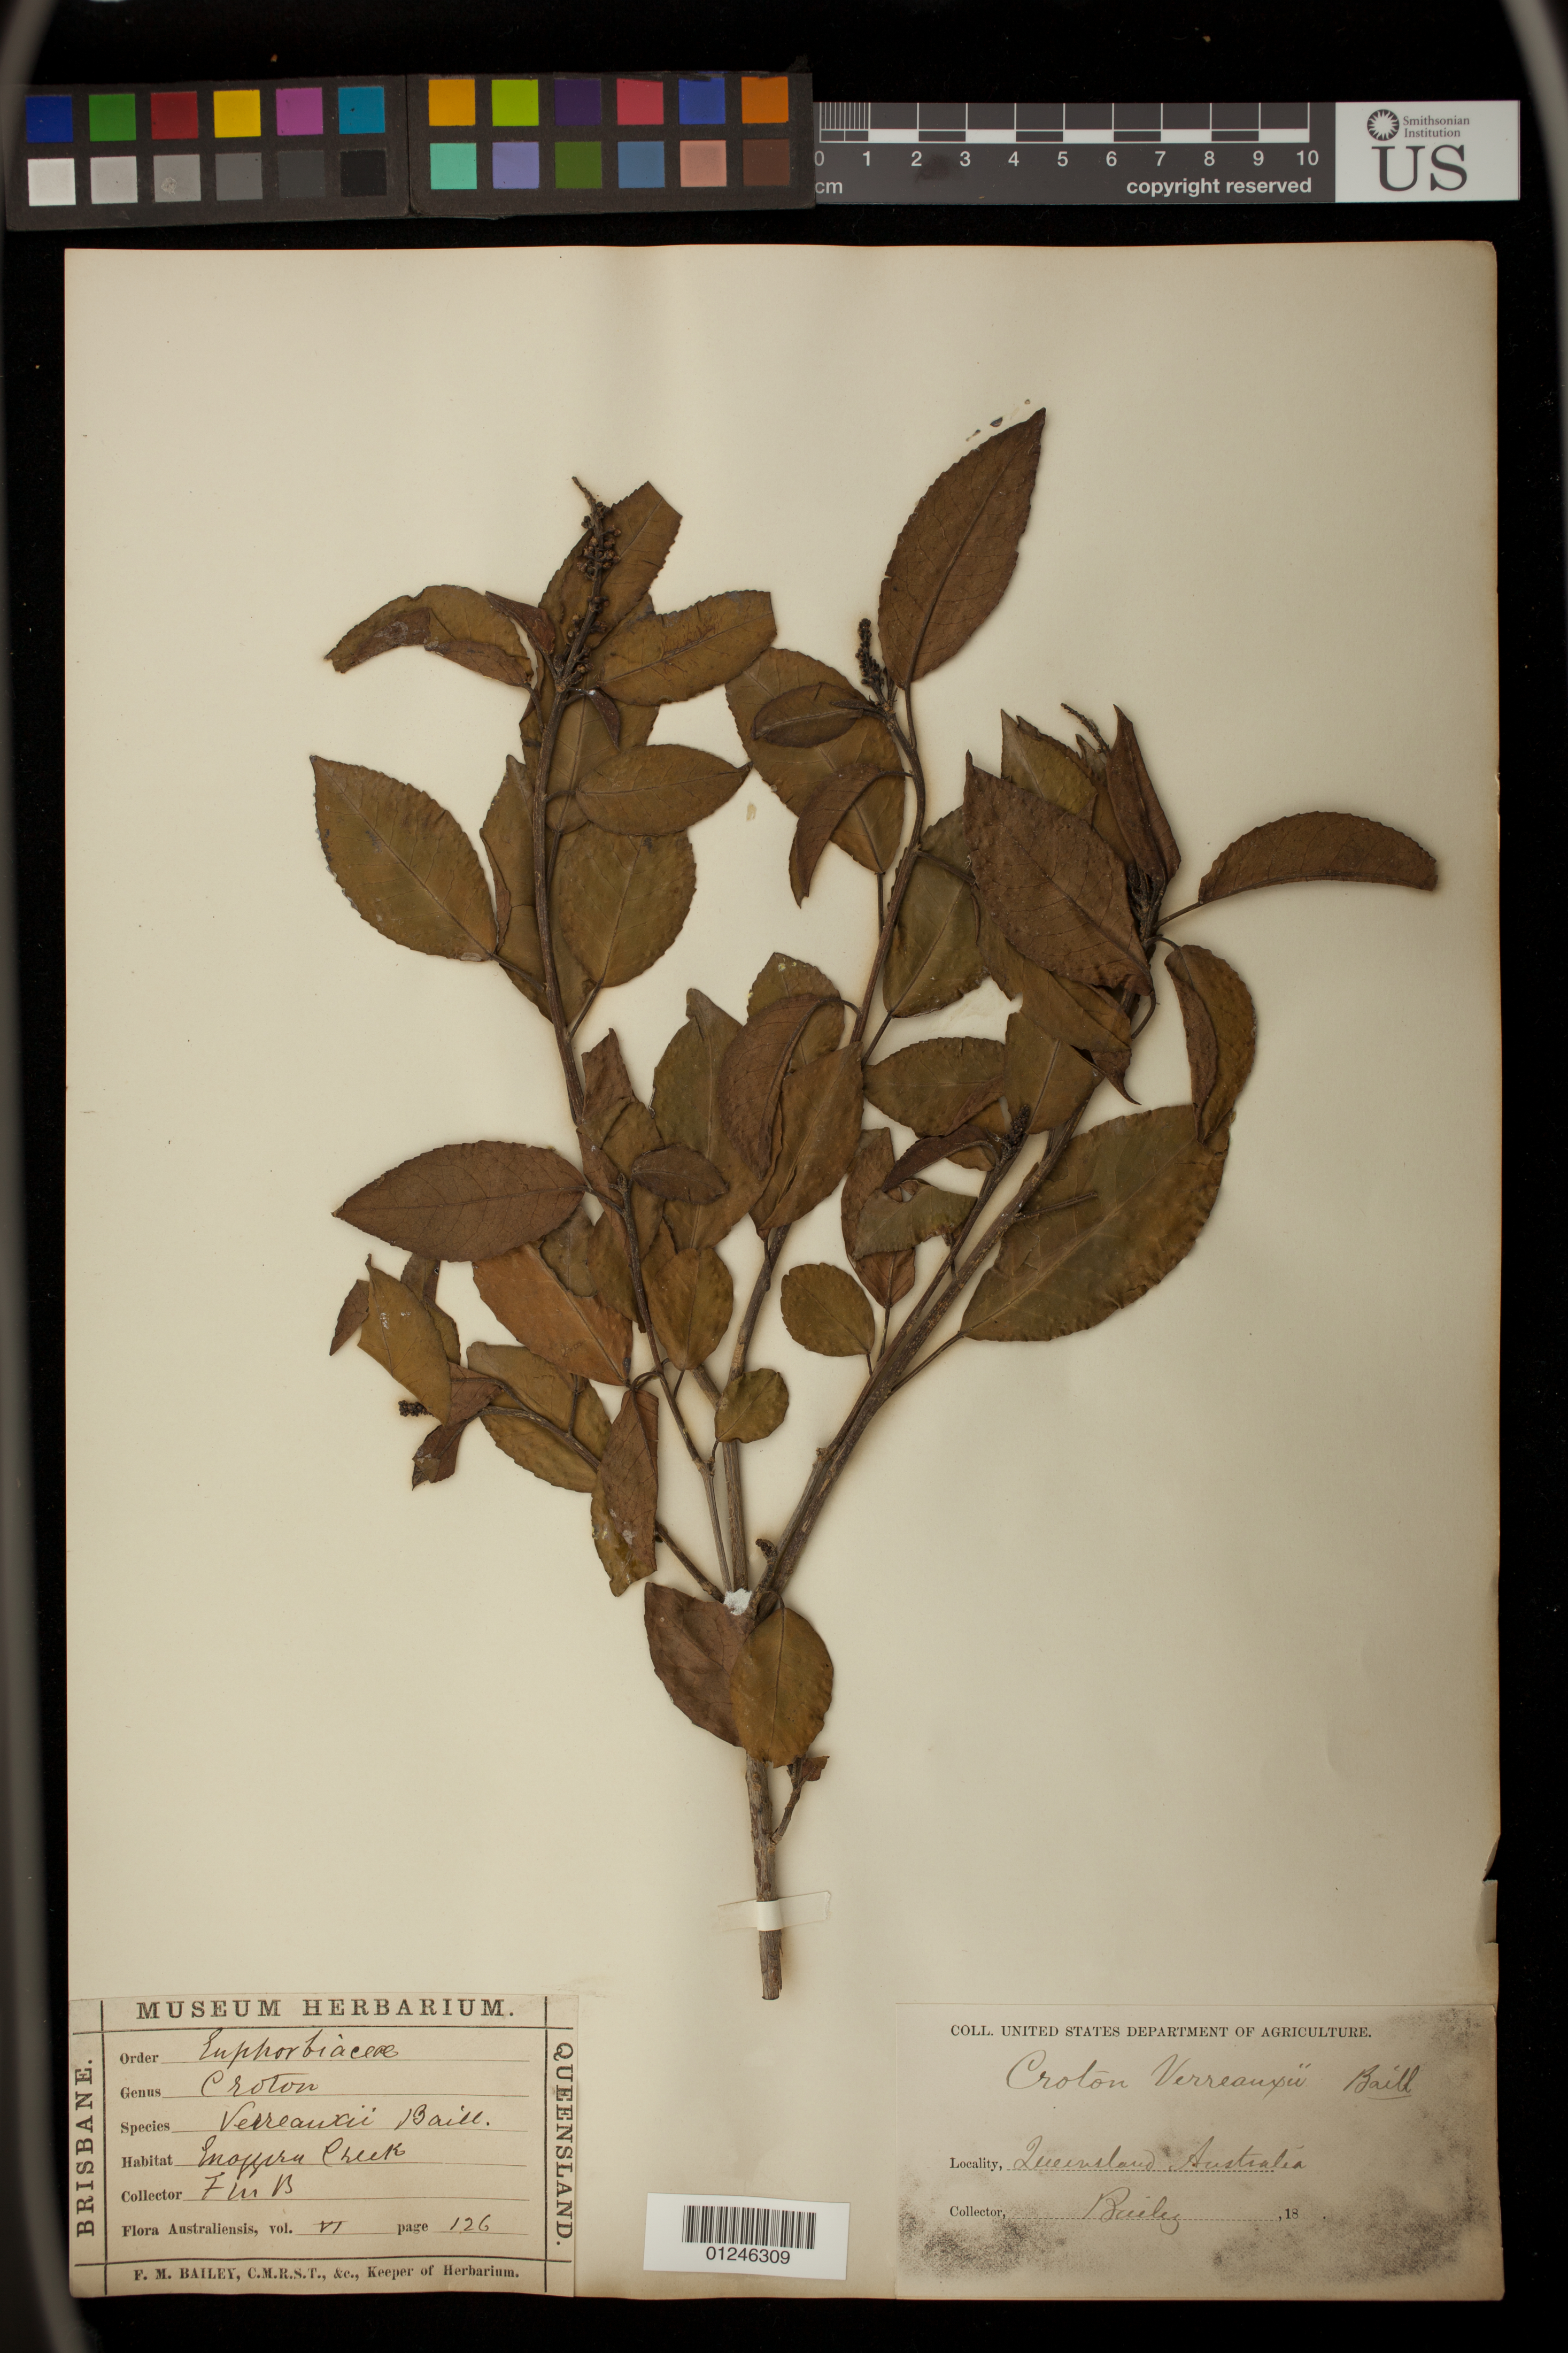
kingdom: Plantae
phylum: Tracheophyta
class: Magnoliopsida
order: Malpighiales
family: Euphorbiaceae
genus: Croton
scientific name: Croton verreauxii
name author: Baill.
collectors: F. M. Bailey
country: Australia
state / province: Queensland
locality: Eniggira creek